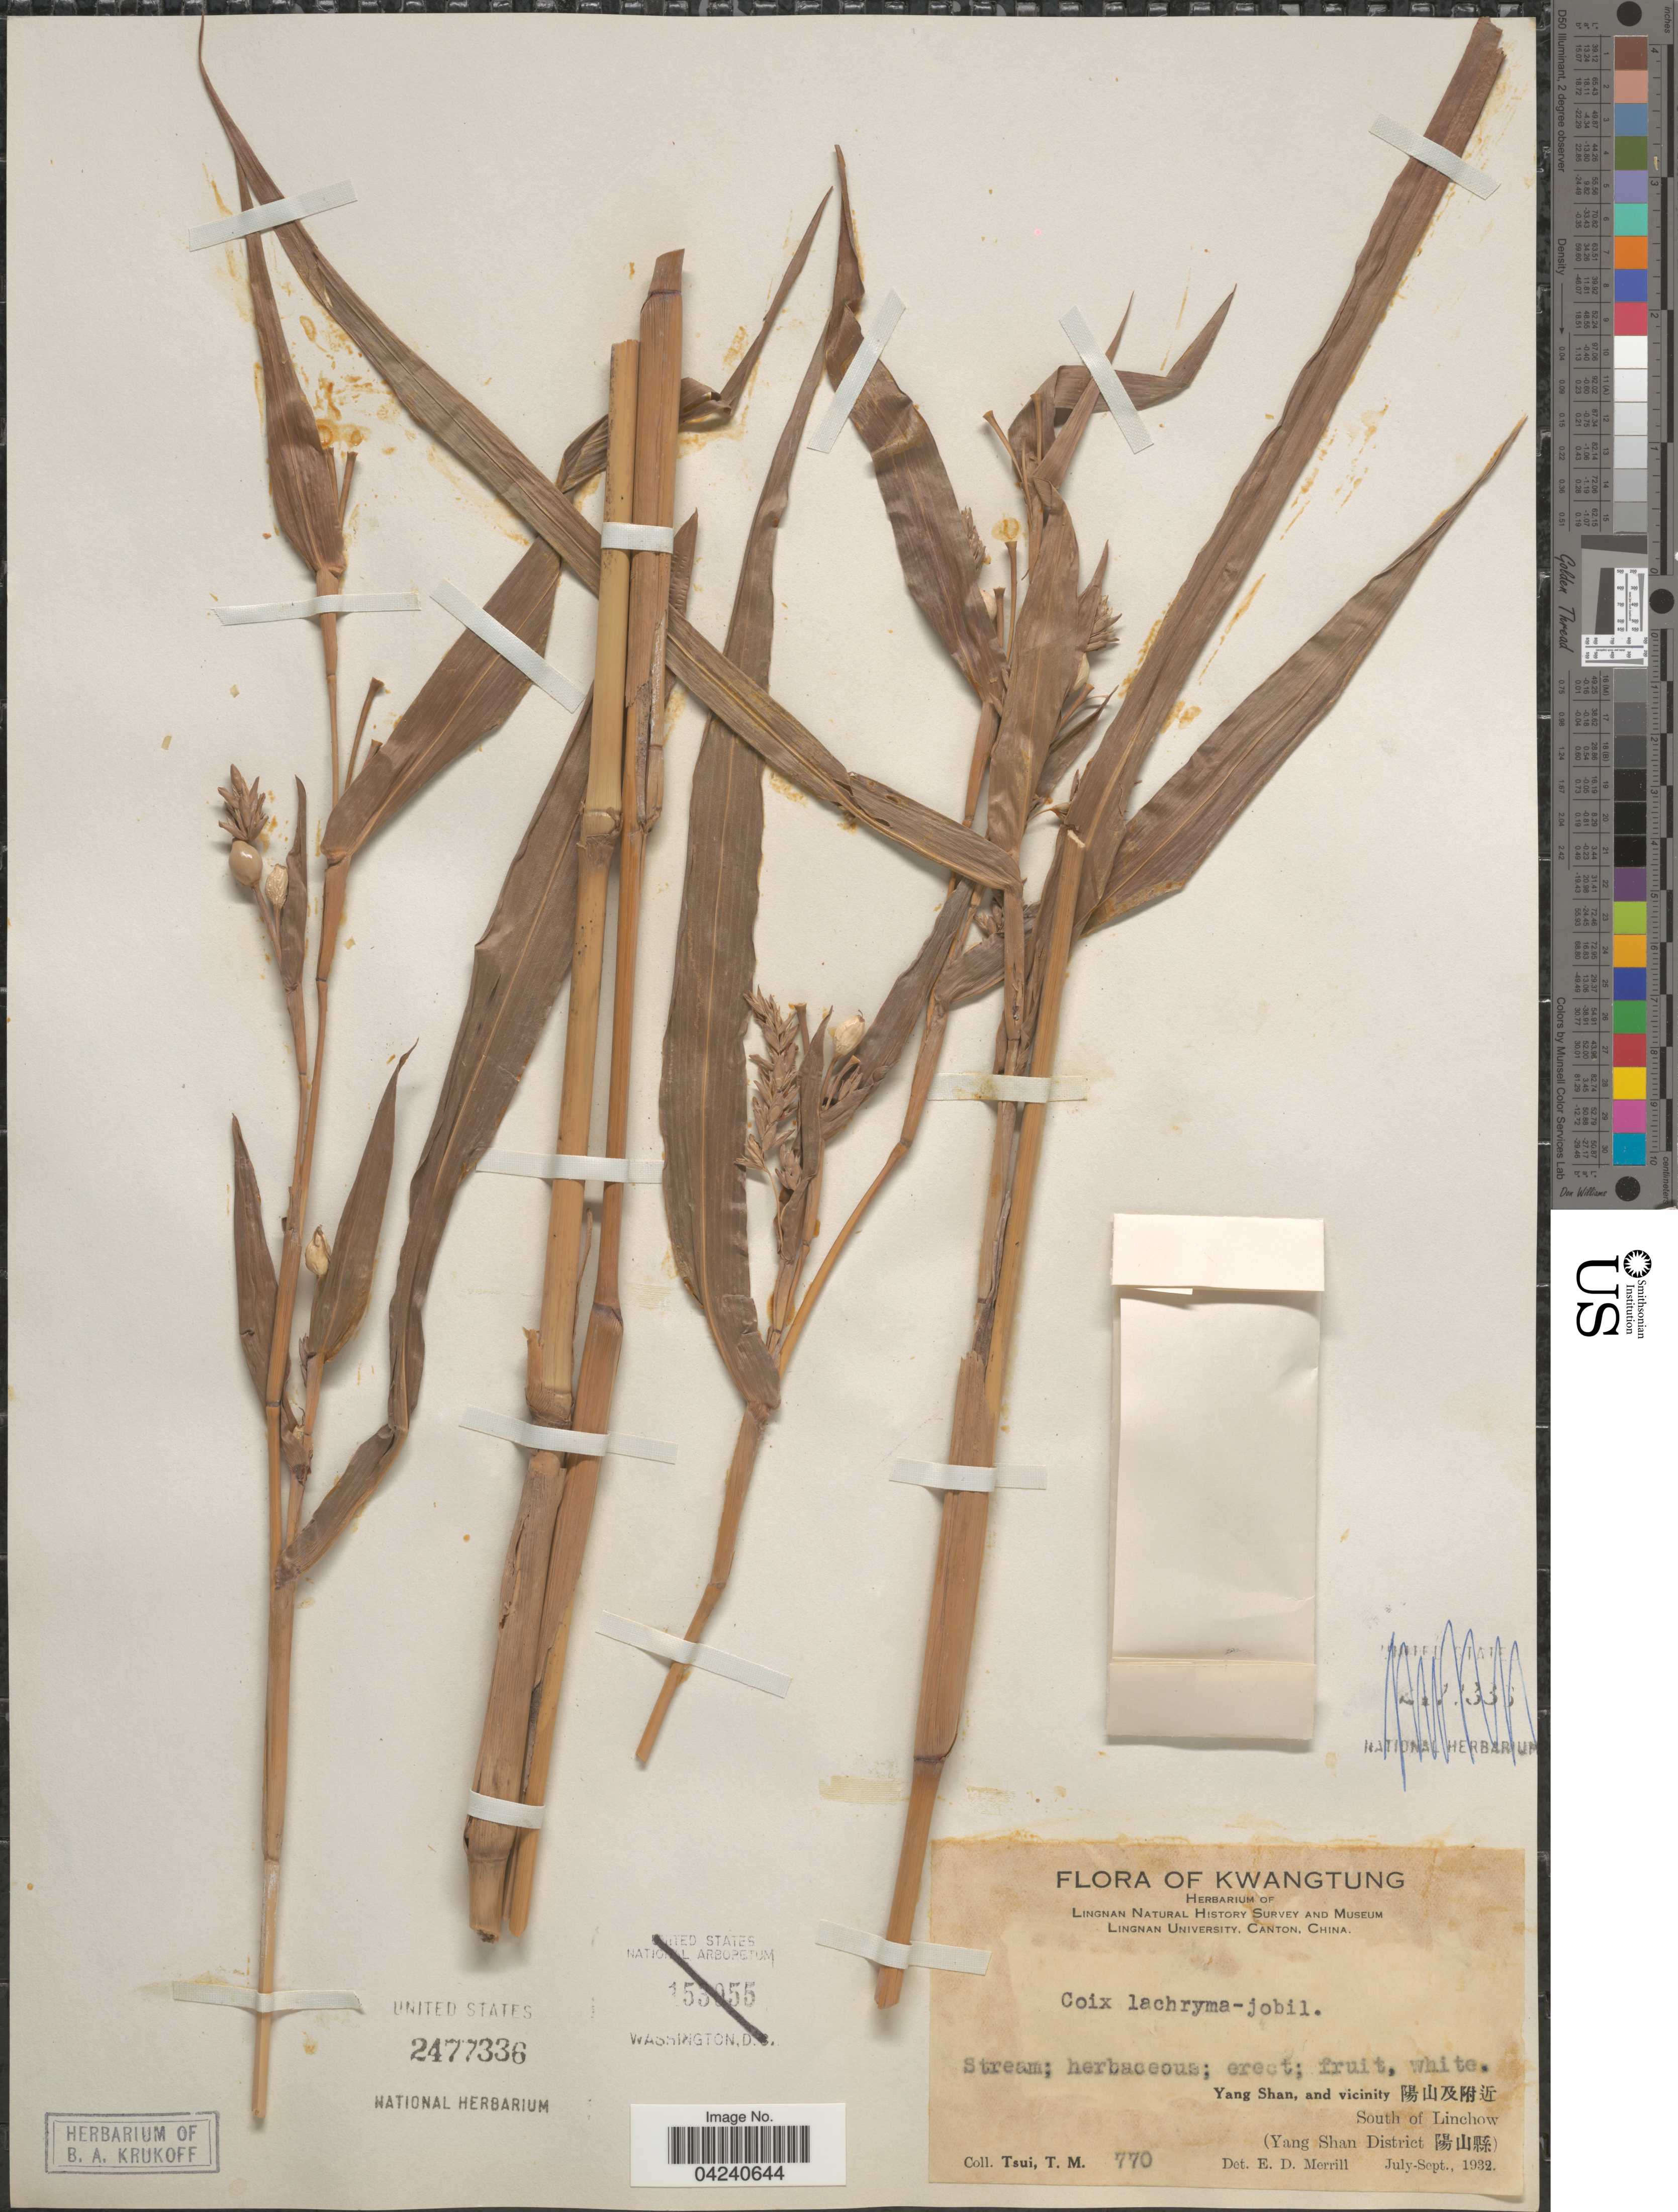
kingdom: Plantae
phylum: Tracheophyta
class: Liliopsida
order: Poales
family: Poaceae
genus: Coix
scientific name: Coix lacryma-jobi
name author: L.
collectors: T. Tsui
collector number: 770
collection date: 1932-07/1932-09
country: China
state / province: Guangdong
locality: Kwangtung. Lingnan Natural History Survey and Museum Lingnan University, Canton, China. Yang Shan, and vicinity X. South of Linchow. (Yang Shan District X).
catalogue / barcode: US 2477336